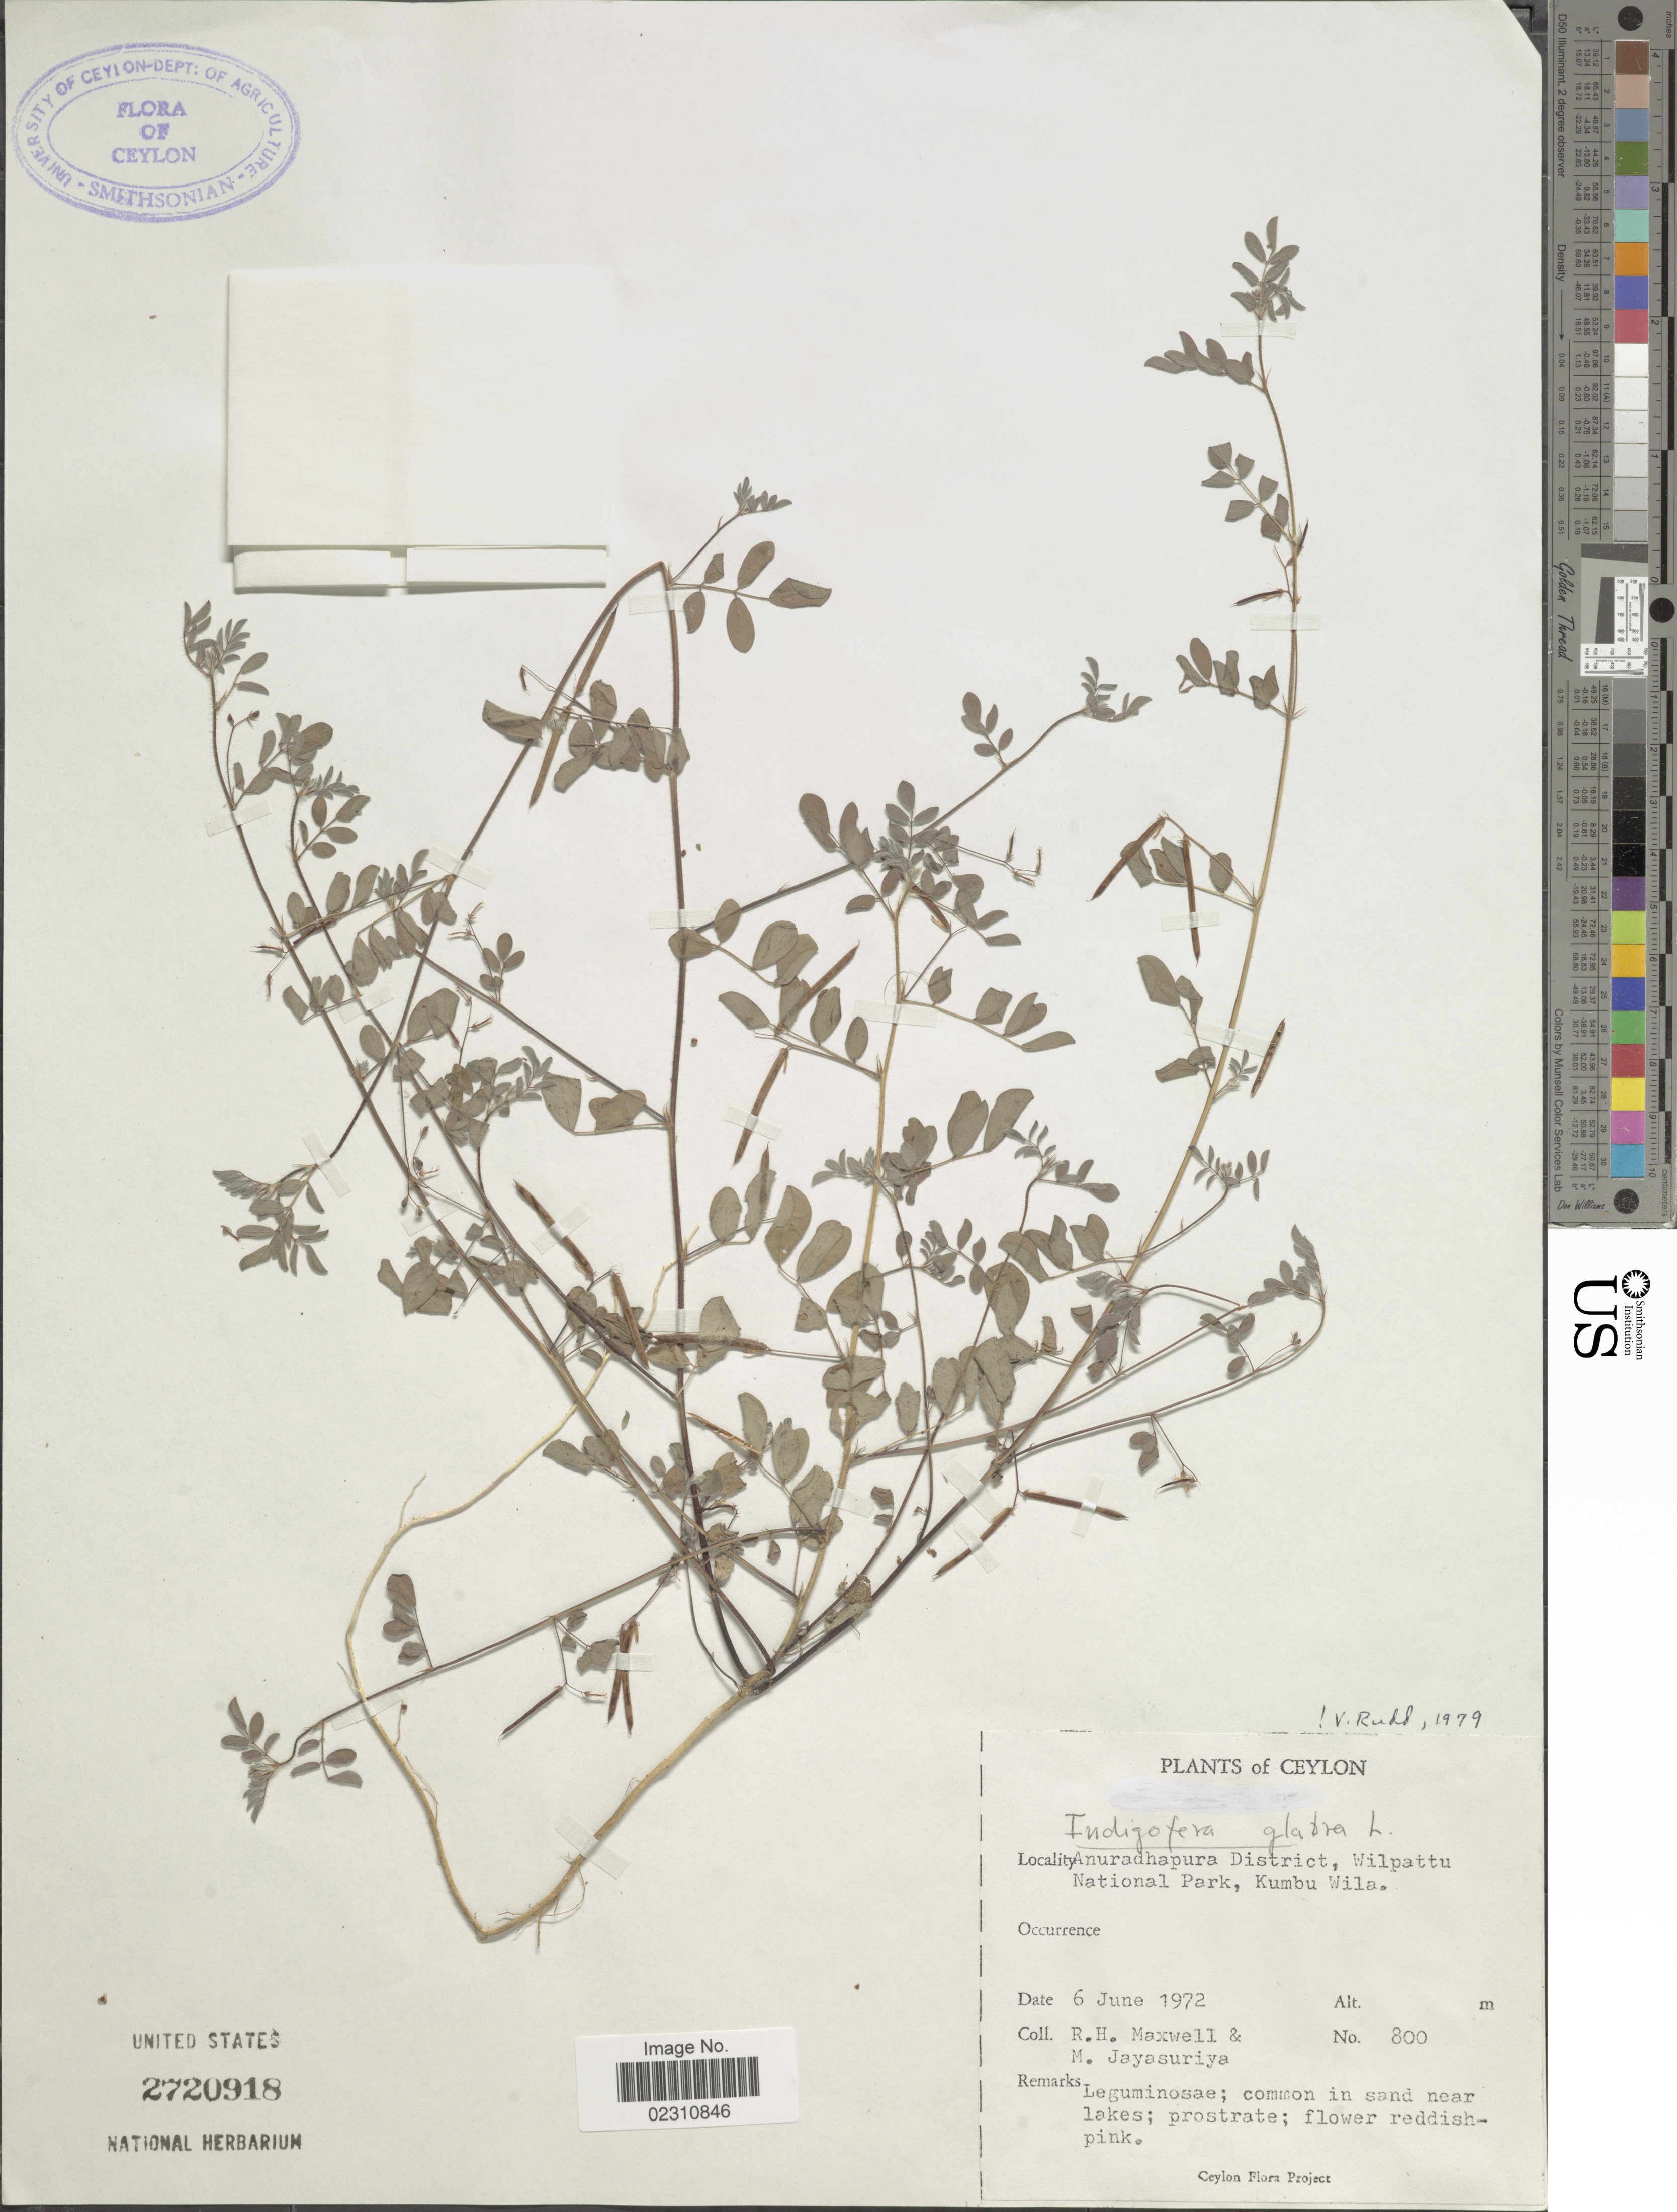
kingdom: Plantae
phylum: Tracheophyta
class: Magnoliopsida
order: Fabales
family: Fabaceae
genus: Indigofera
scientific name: Indigofera glabra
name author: S.S. Chien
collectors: R. Maxwell & M. Jayasuriya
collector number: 800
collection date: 1972-06-06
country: Sri Lanka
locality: Ceylon, Anuradhapura District, Wilpattu national Park, Kumbu Wila.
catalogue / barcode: US 2720918